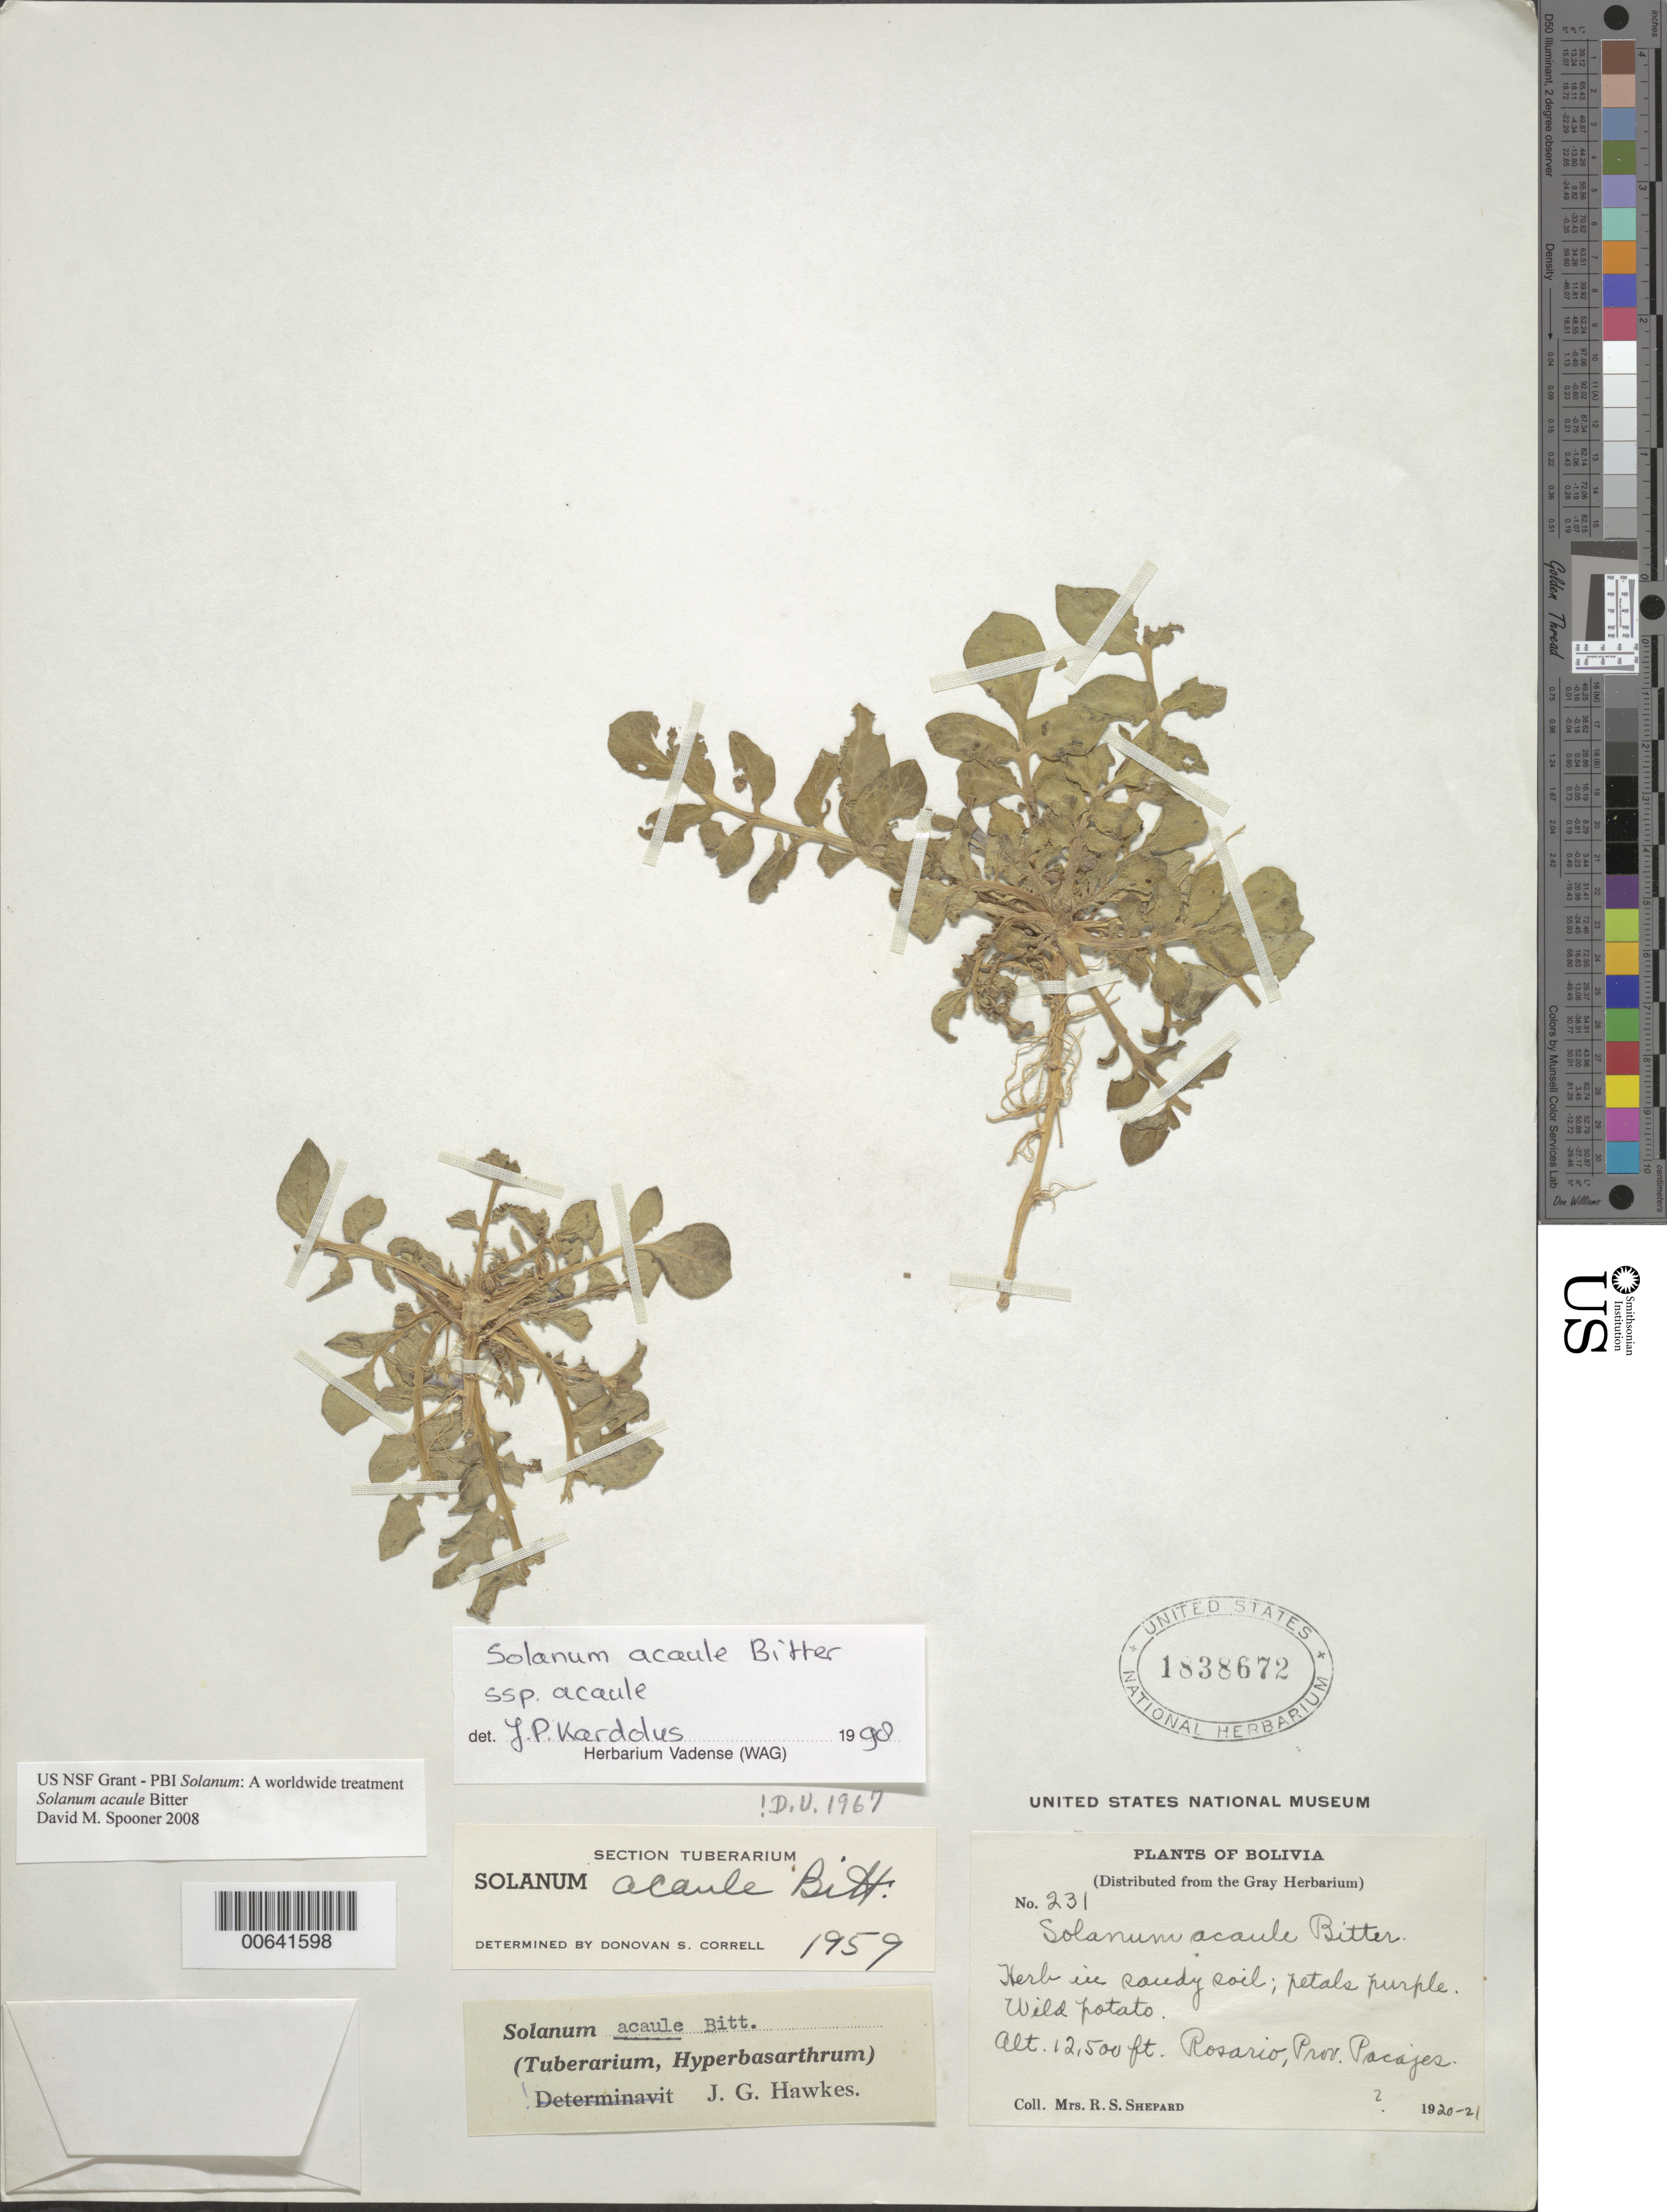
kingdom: Plantae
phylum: Tracheophyta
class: Magnoliopsida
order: Solanales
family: Solanaceae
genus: Solanum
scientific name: Solanum acaule subsp. acaule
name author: Bitter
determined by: Kardolus, Y. P.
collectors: R. Shepard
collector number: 231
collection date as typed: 01 Jan 1920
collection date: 1920-01-01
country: Bolivia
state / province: La Paz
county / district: Pacajes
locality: Pacajes. Rosa Rio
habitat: En suelo arenoso.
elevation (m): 3810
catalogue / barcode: US 1838672